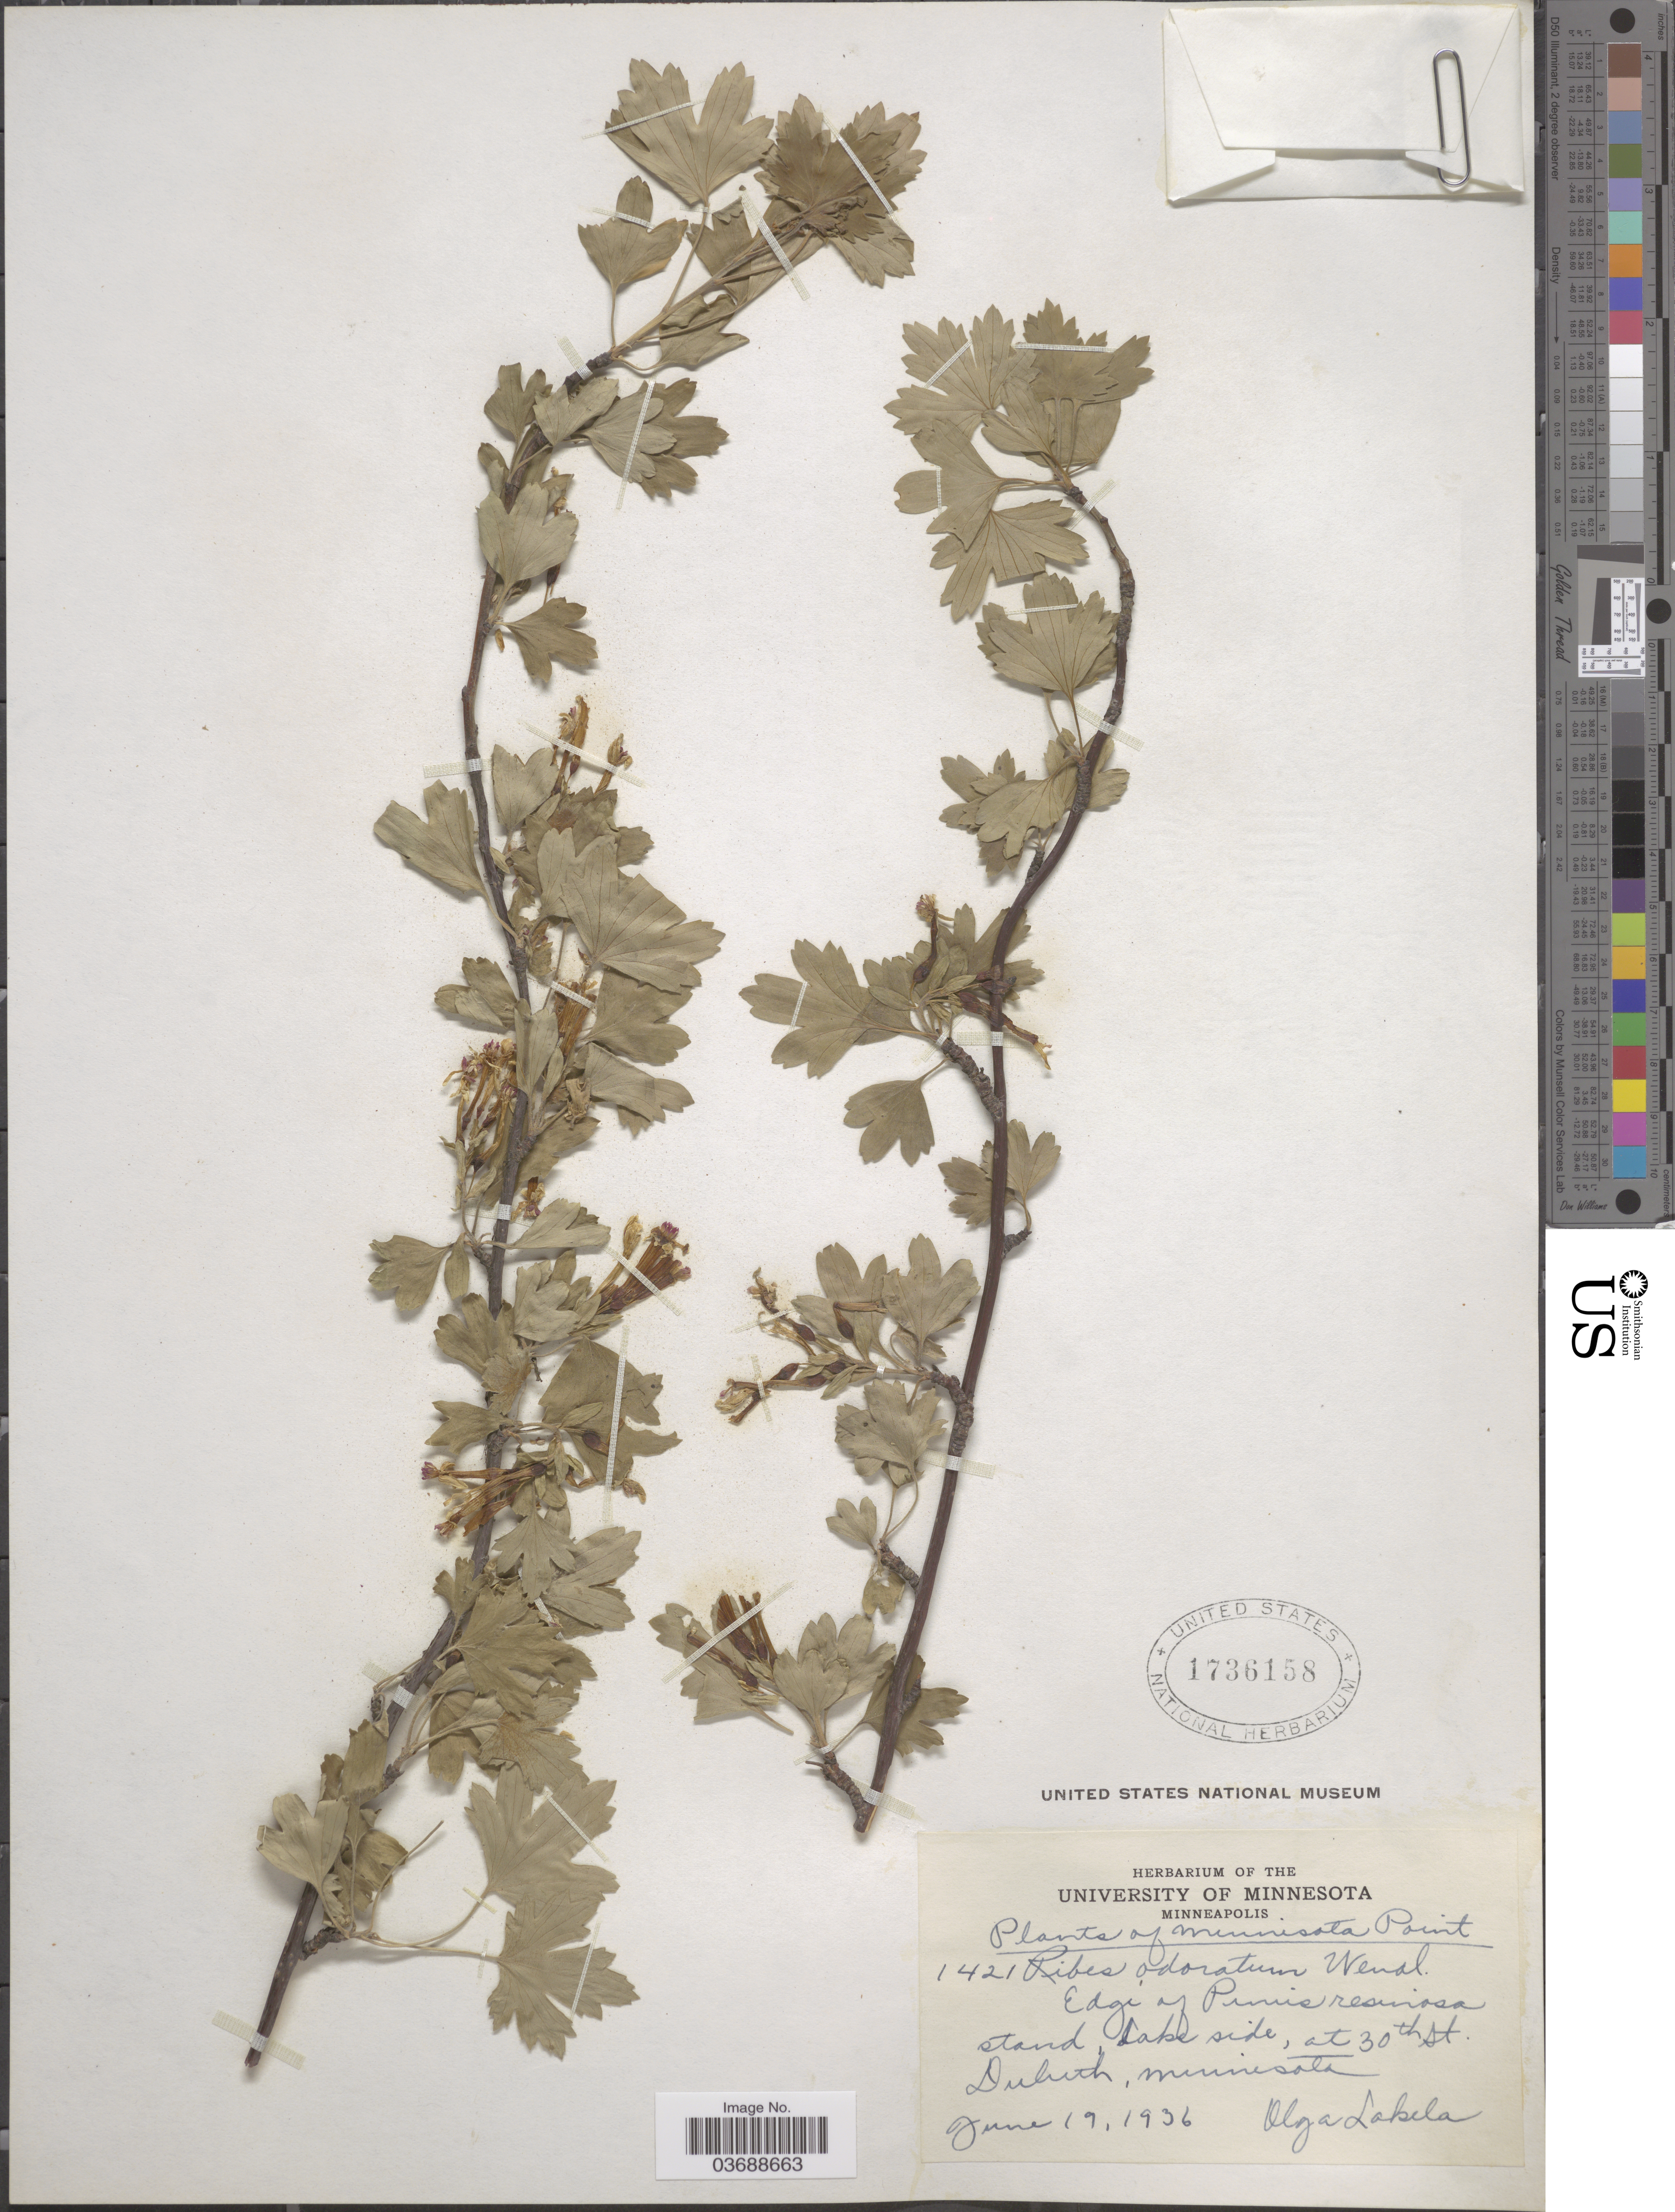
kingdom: Plantae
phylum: Tracheophyta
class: Magnoliopsida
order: Saxifragales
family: Grossulariaceae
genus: Ribes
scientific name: Ribes odoratum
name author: H.L. Wendl.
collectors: O. K. Lakela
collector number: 1421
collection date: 1936-06-19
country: United States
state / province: Minnesota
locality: Lake side, at 30 th St. Duluth.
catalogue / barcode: US 1736158